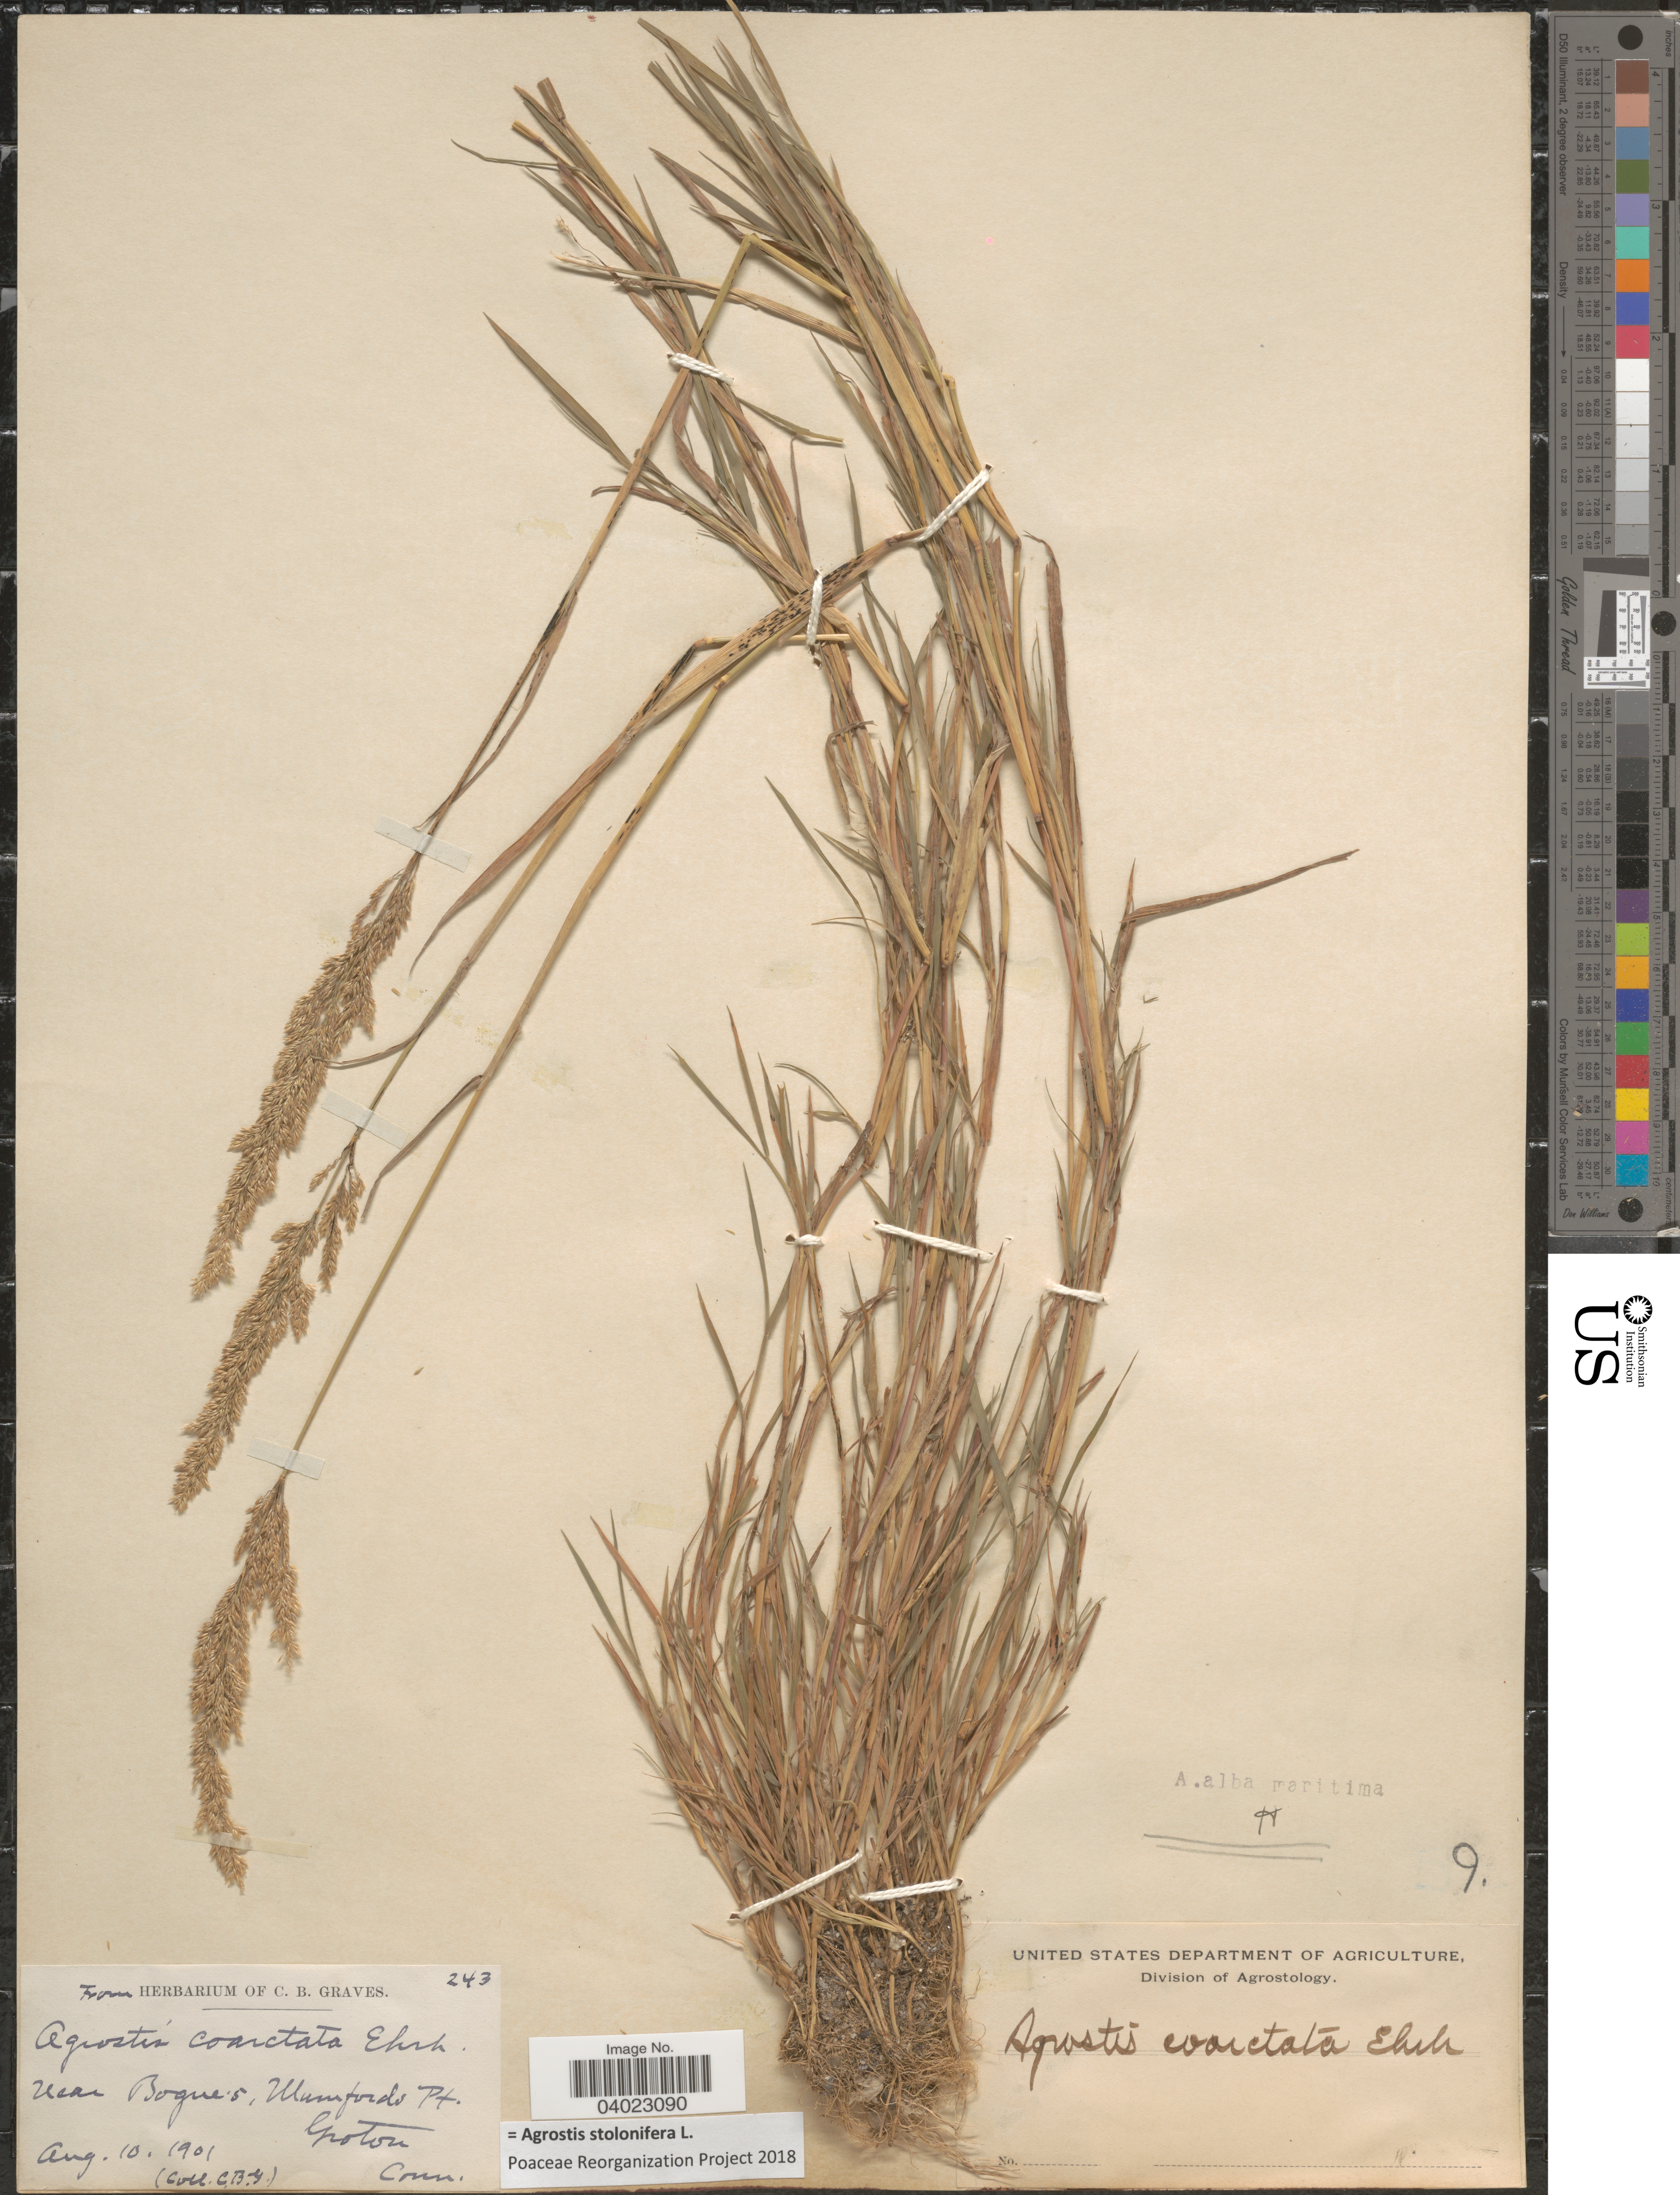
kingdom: Plantae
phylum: Tracheophyta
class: Liliopsida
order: Poales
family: Poaceae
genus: Agrostis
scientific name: Agrostis stolonifera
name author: L.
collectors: C. Graves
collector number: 243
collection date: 1901-08-10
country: United States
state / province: Connecticut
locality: Near Boque's, Mumfords Pt. Groton.